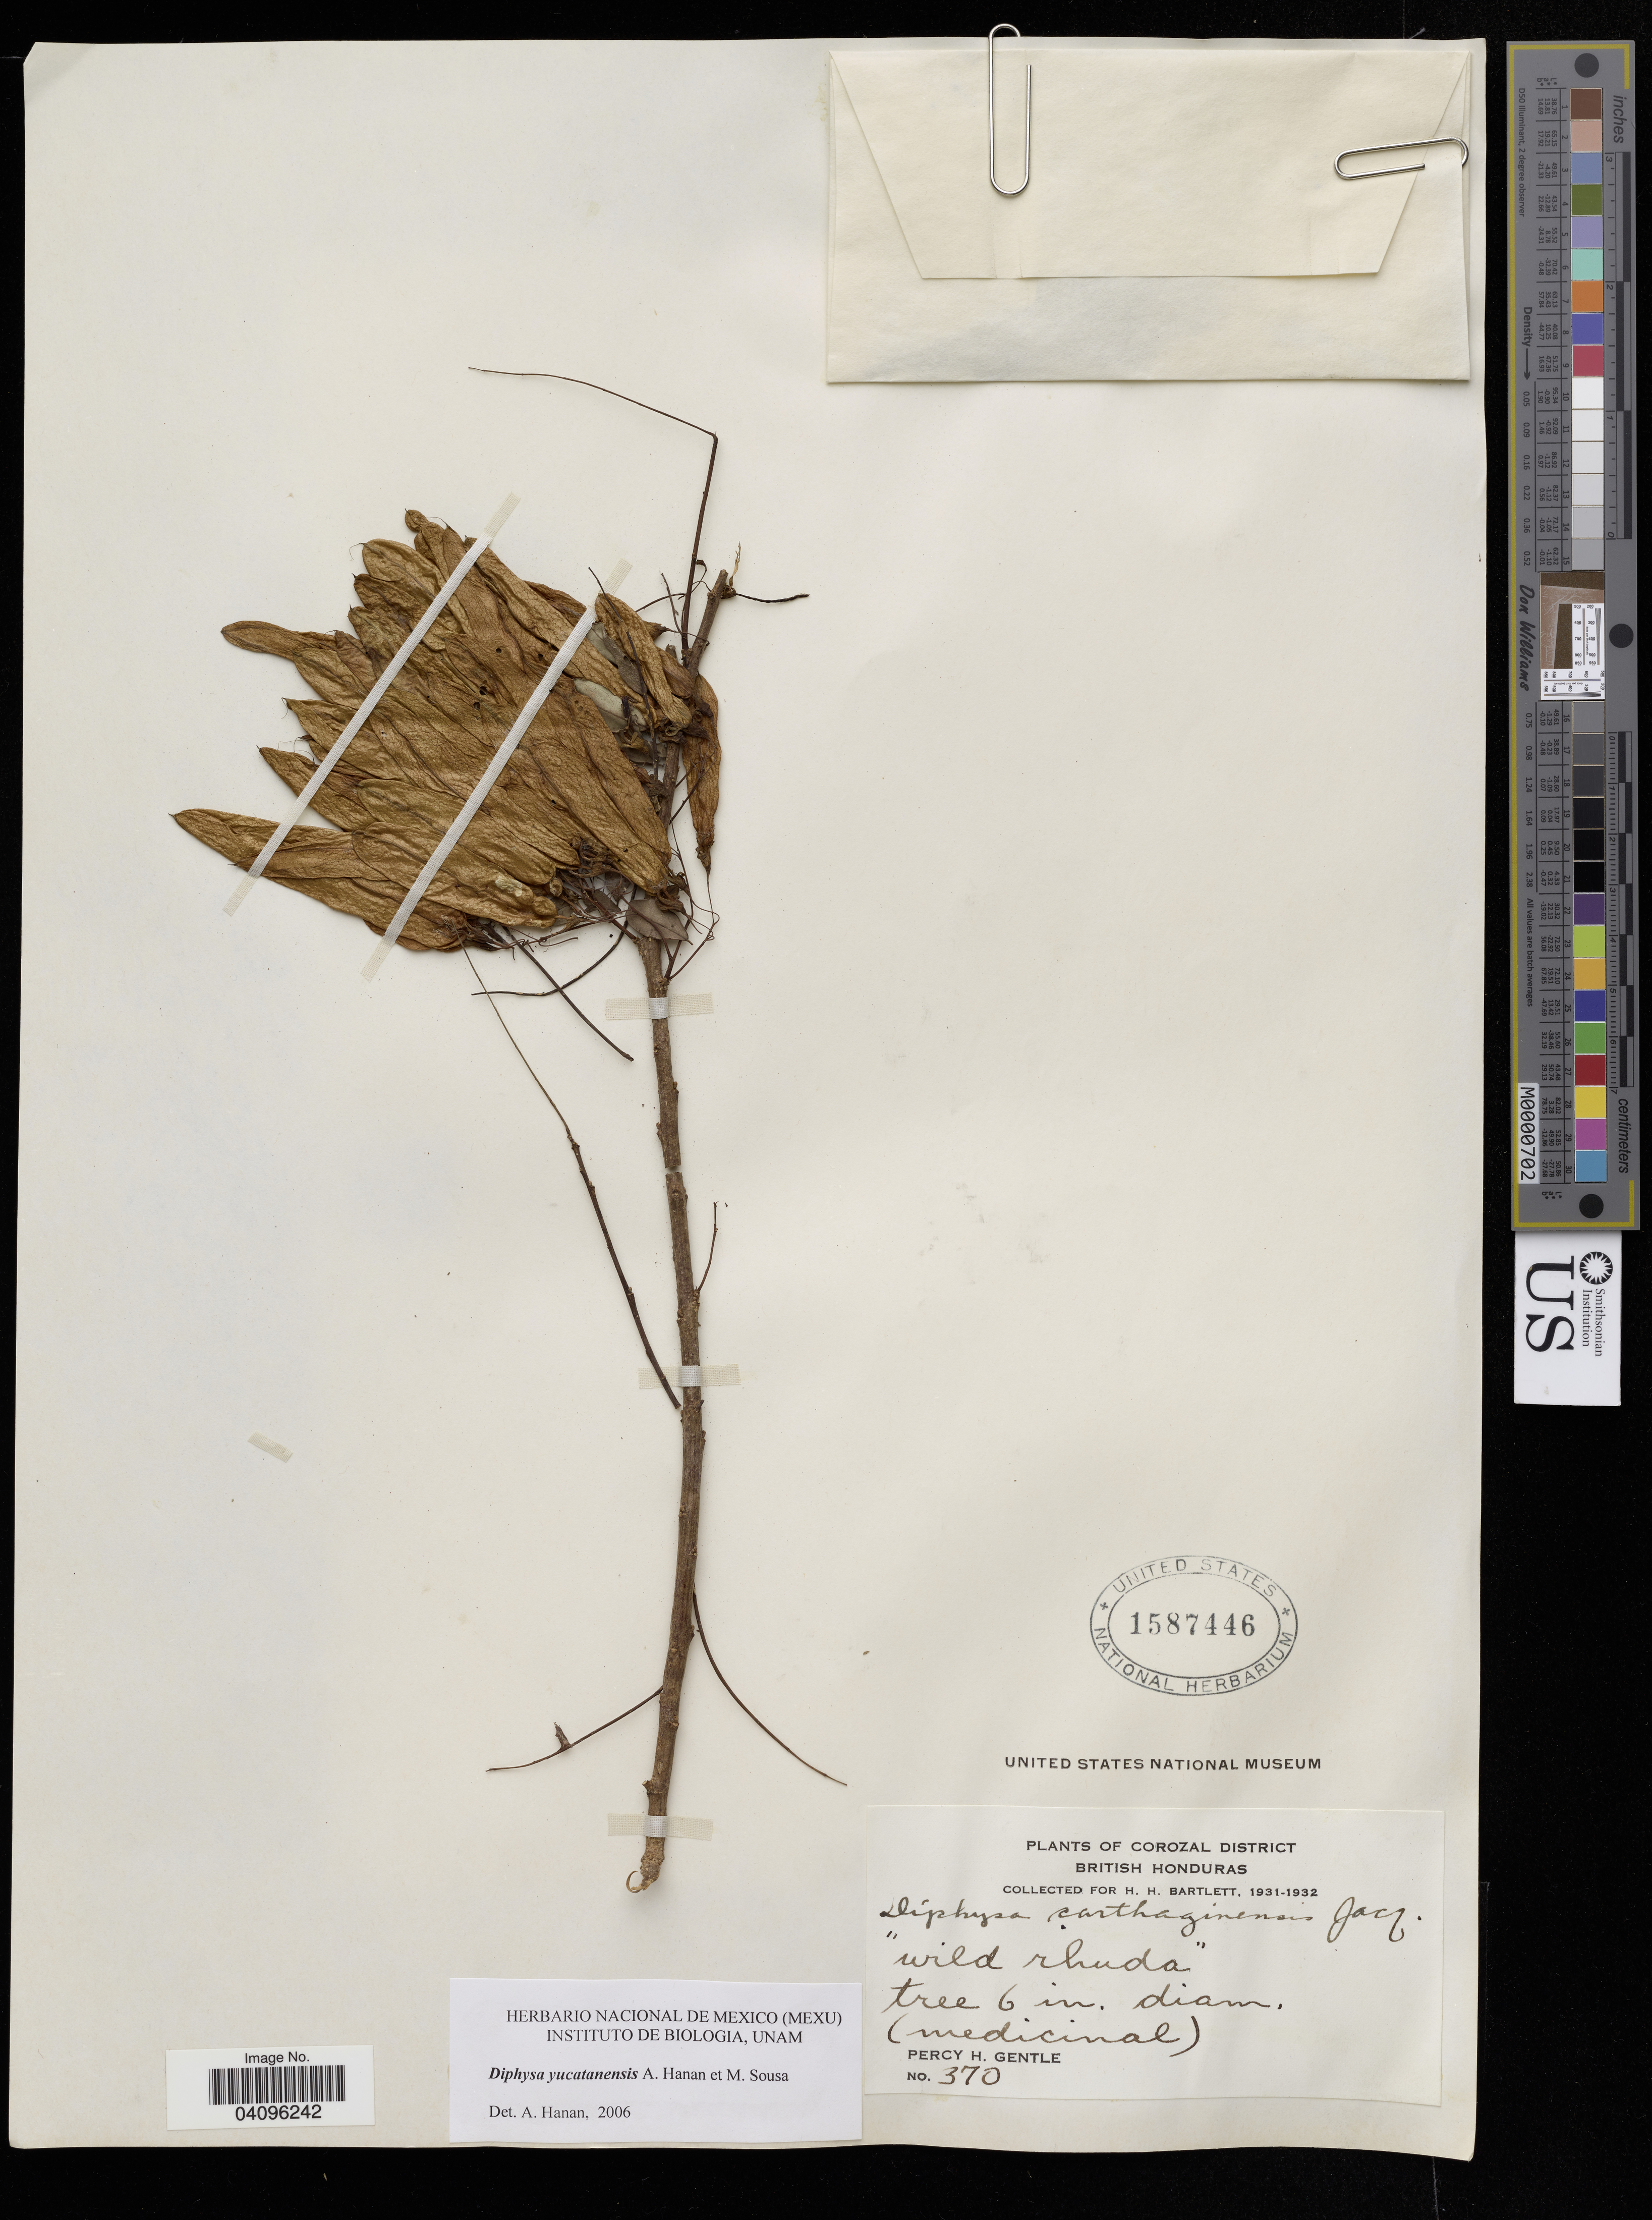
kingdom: Plantae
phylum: Tracheophyta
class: Magnoliopsida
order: Fabales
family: Fabaceae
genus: Diphysa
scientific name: Diphysa yucatanensis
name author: Hanan-Alipi & M. Sousa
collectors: P. H. Gentle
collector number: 370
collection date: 1931/1932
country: Belize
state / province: Corozal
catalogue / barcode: US 1587446